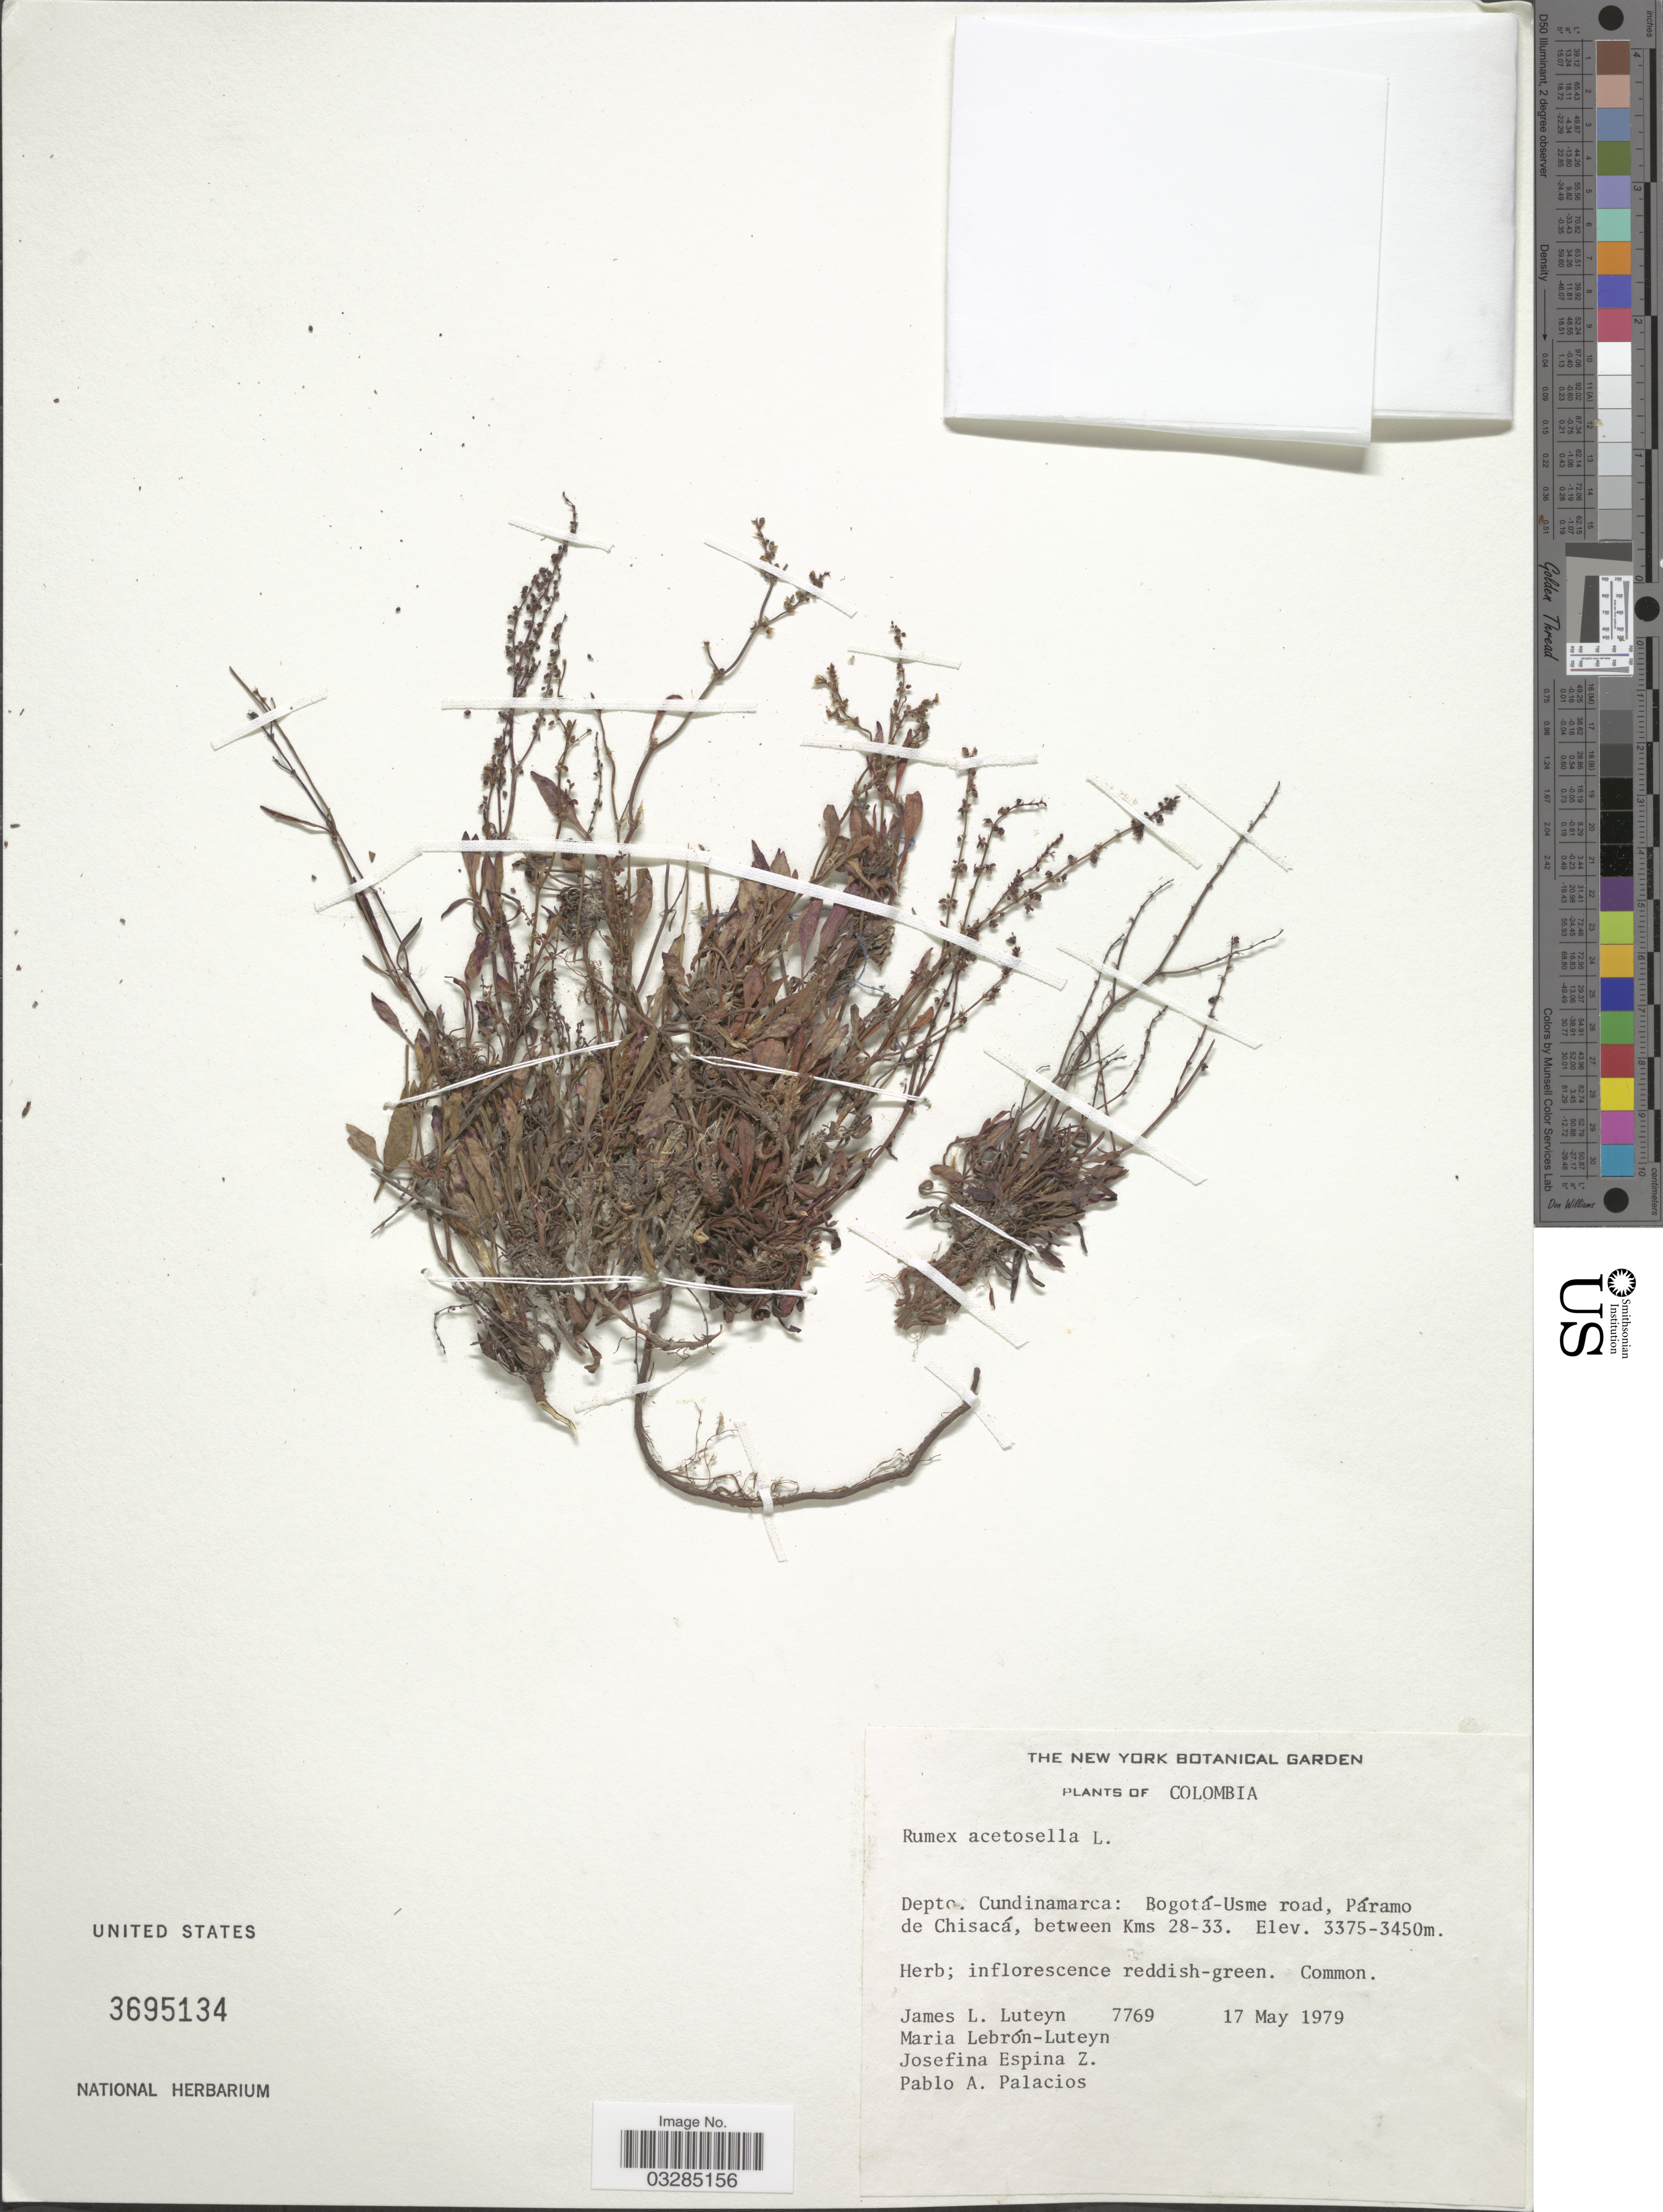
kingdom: Plantae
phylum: Tracheophyta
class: Magnoliopsida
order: Caryophyllales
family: Polygonaceae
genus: Rumex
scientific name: Rumex acetosella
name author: L.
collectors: J. L. Luteyn, M. L. Lebrón-Luteyn, J. Espina Z. & P. Palacios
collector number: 7769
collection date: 1979-05-17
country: Colombia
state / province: Cundinamarca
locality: Bogotá-Usme road, Páramo de Chisacá, between Kms 28-33.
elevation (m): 3375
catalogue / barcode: US 3695134